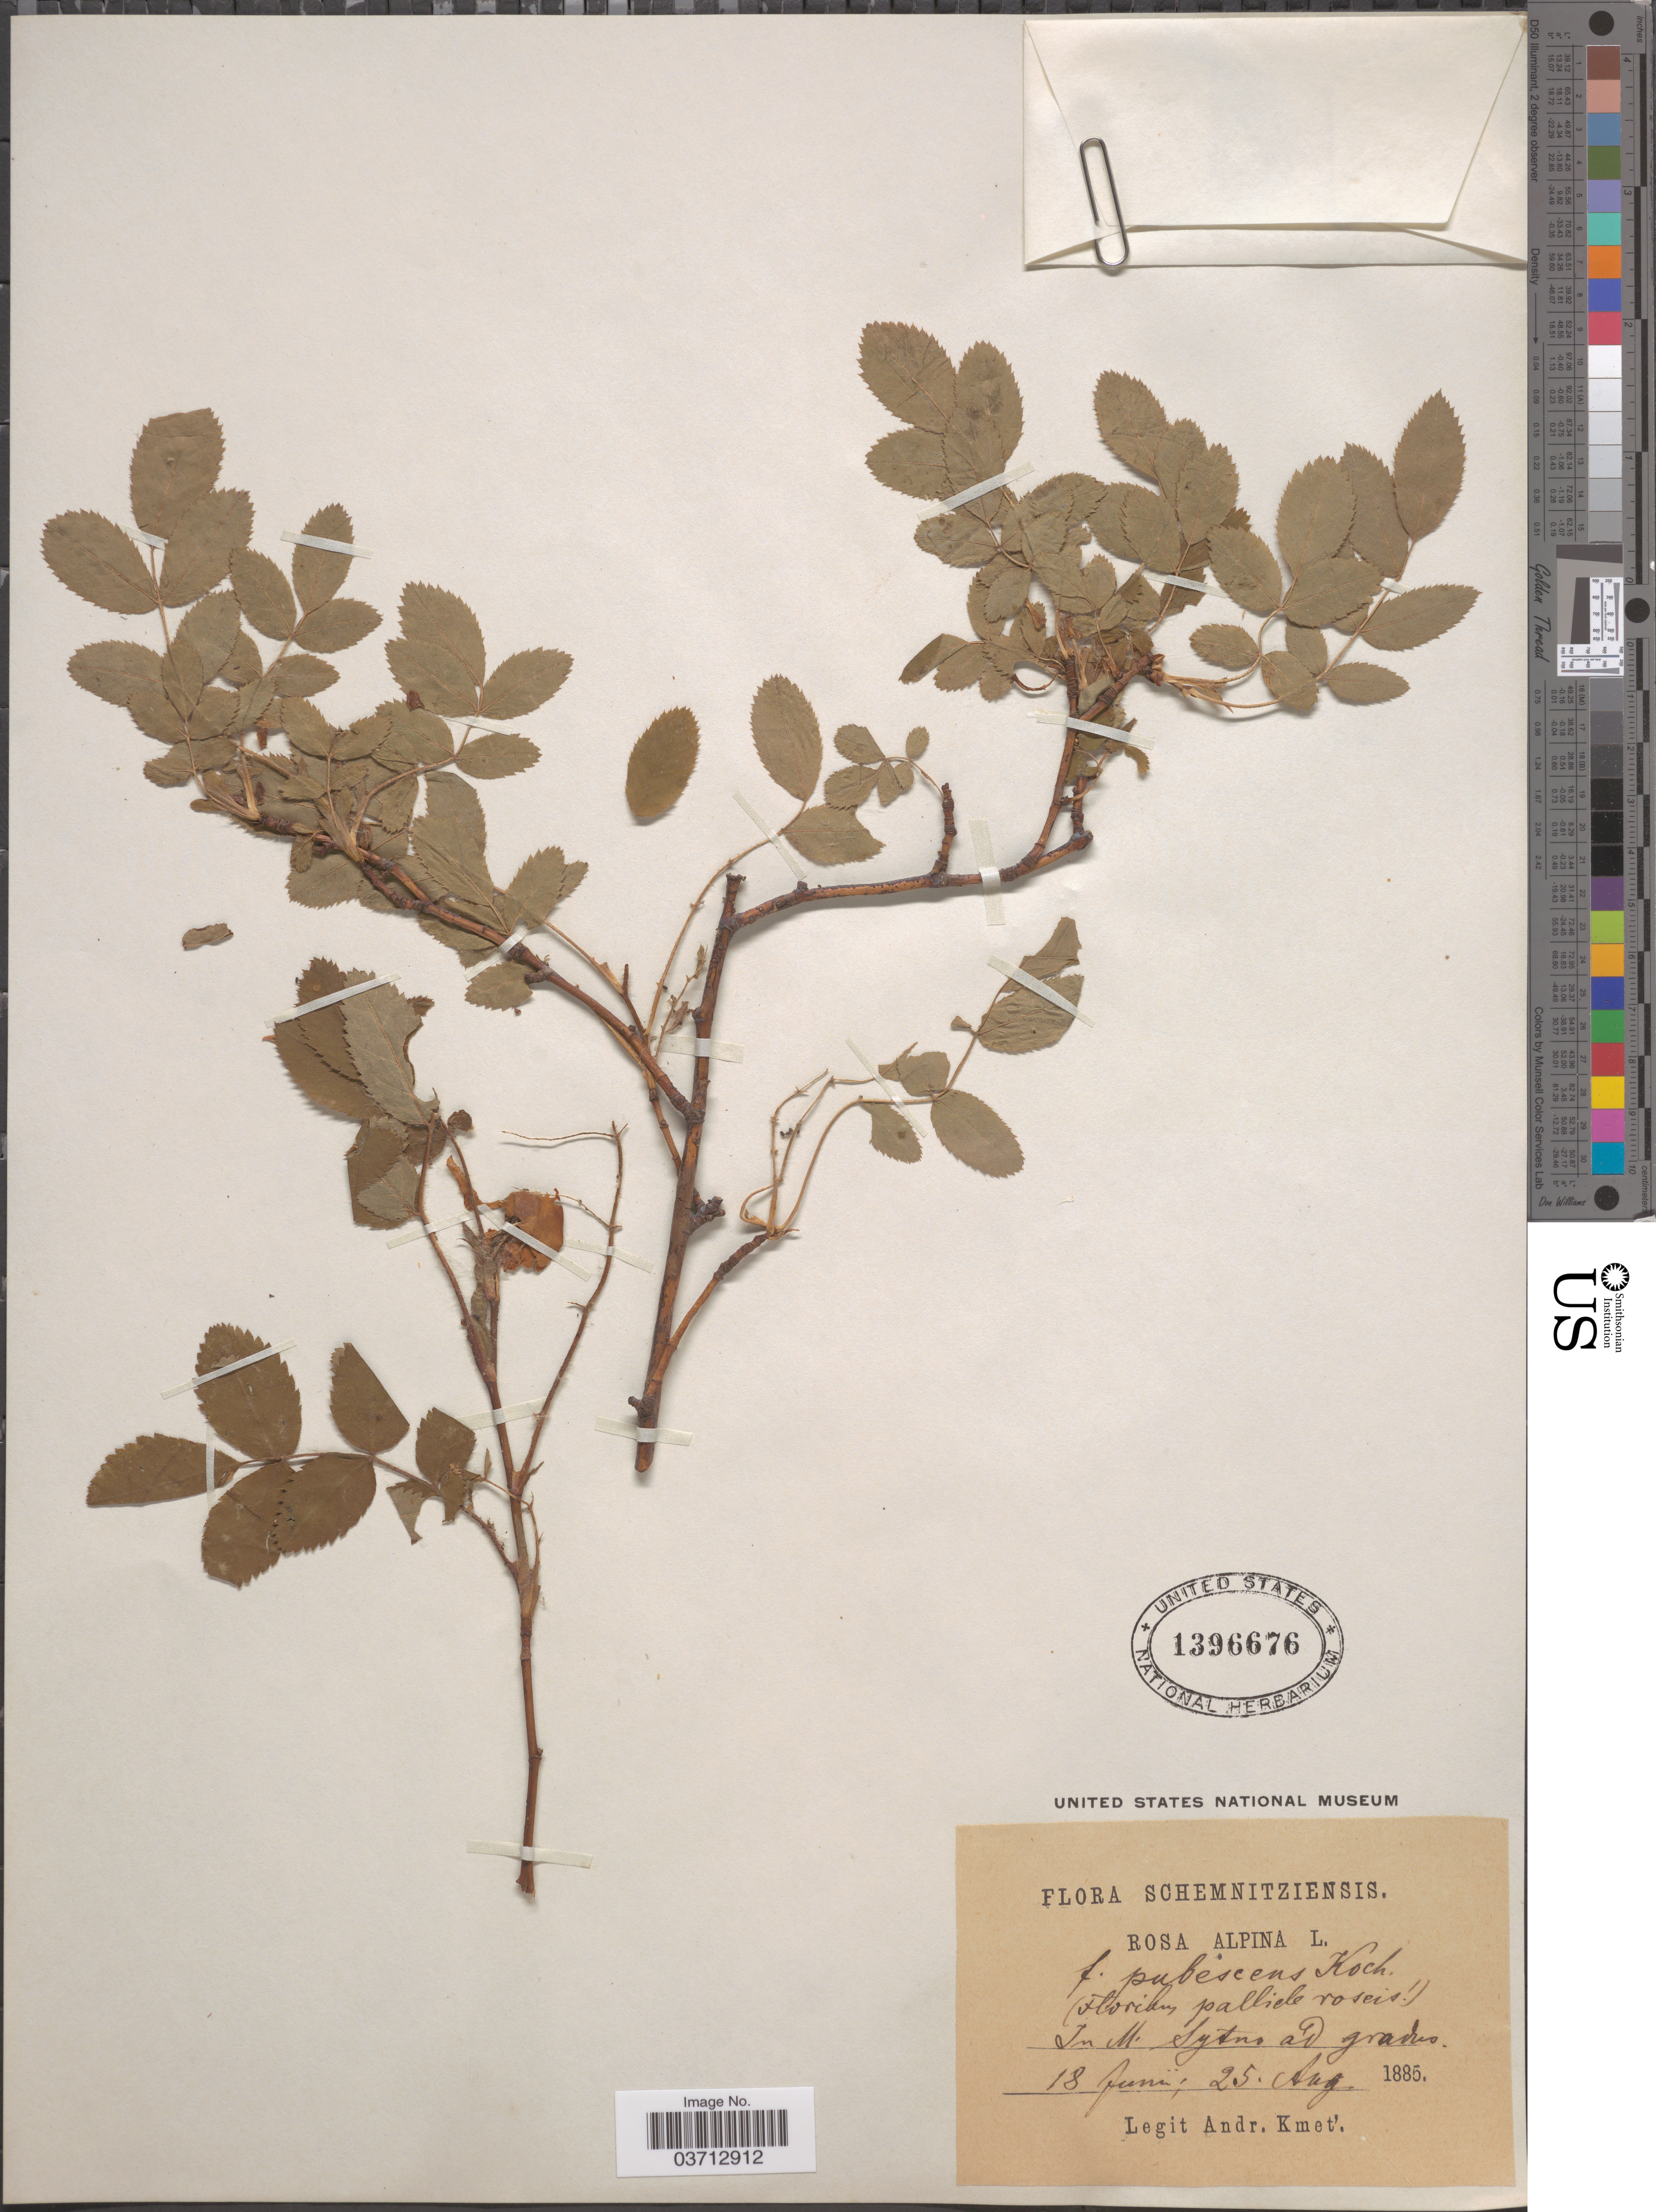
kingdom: Plantae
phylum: Tracheophyta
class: Magnoliopsida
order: Rosales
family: Rosaceae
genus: Rosa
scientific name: Rosa alpina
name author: L.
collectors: A. Kmet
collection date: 1885-06-18/1885-08-25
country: Slovakia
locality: Schemnitziensis. In M. Sytno ad gradis.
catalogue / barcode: US 1396676